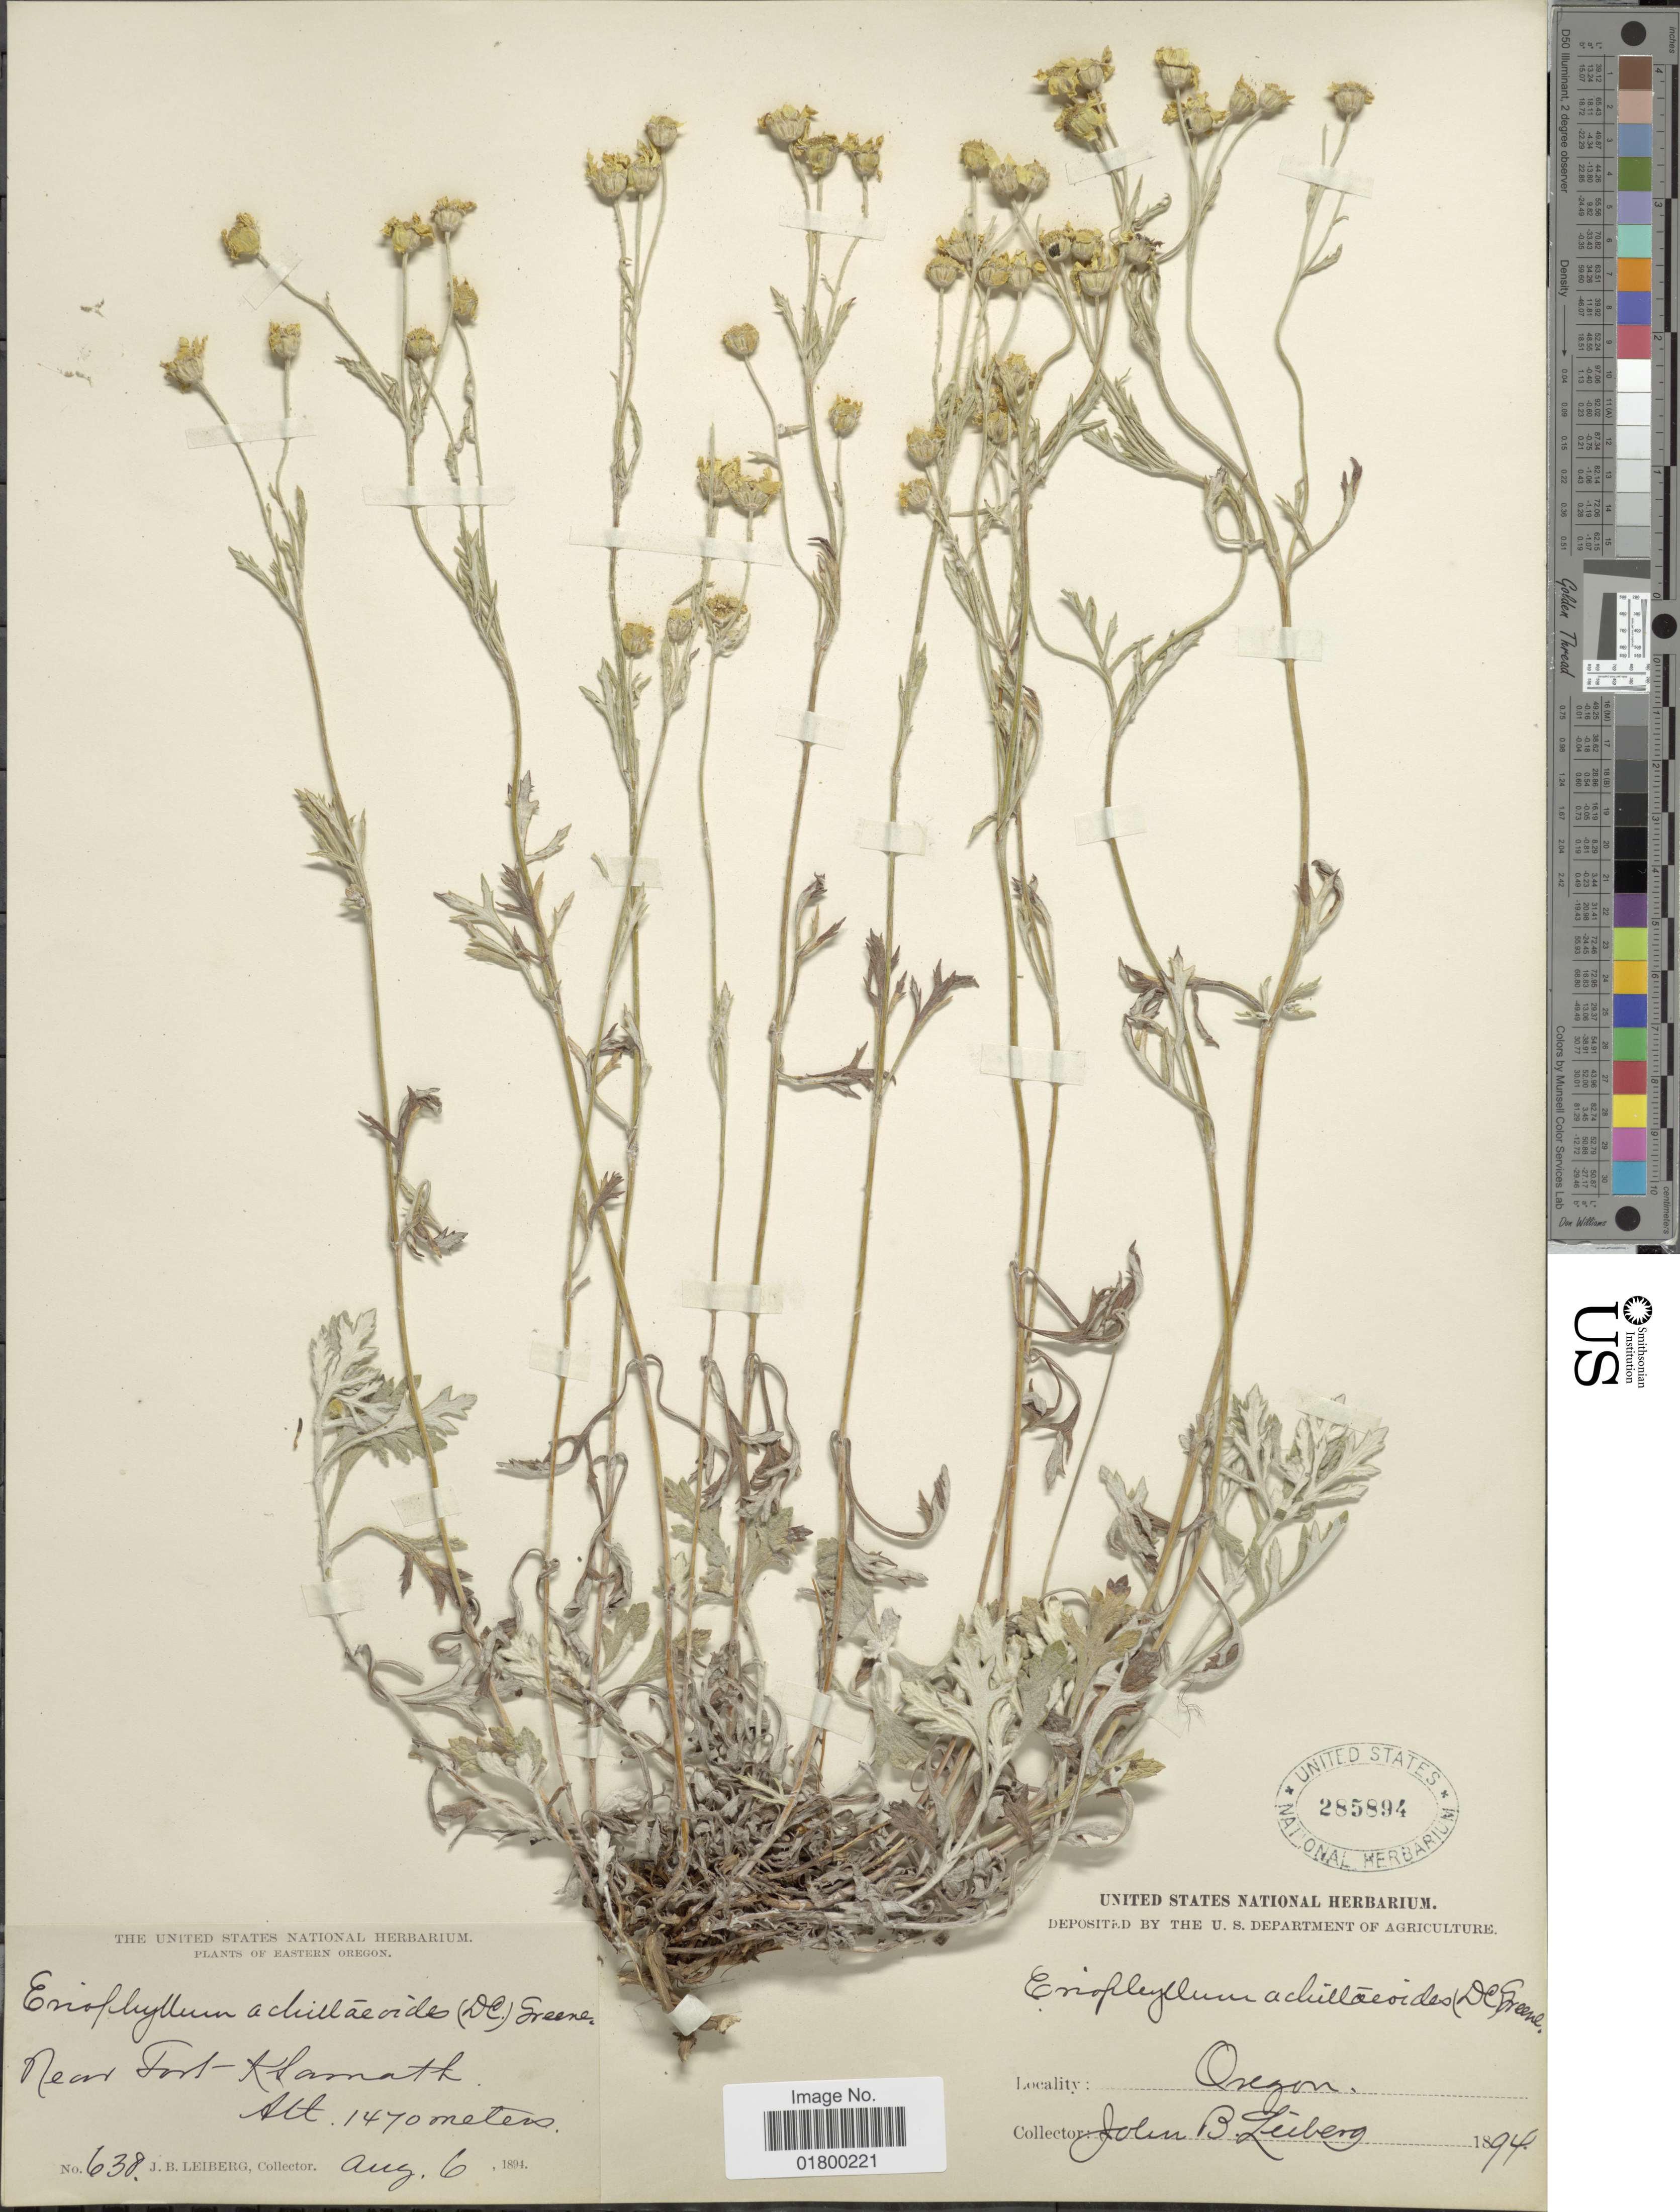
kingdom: Plantae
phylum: Tracheophyta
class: Magnoliopsida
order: Asterales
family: Asteraceae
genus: Eriophyllum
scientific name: Eriophyllum lanatum var. achillioides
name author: (DC.) Jeps.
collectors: J. B. Leiberg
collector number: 638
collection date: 1894-08-06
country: United States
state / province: Oregon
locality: Near Fort Klamath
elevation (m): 1470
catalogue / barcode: US 285894